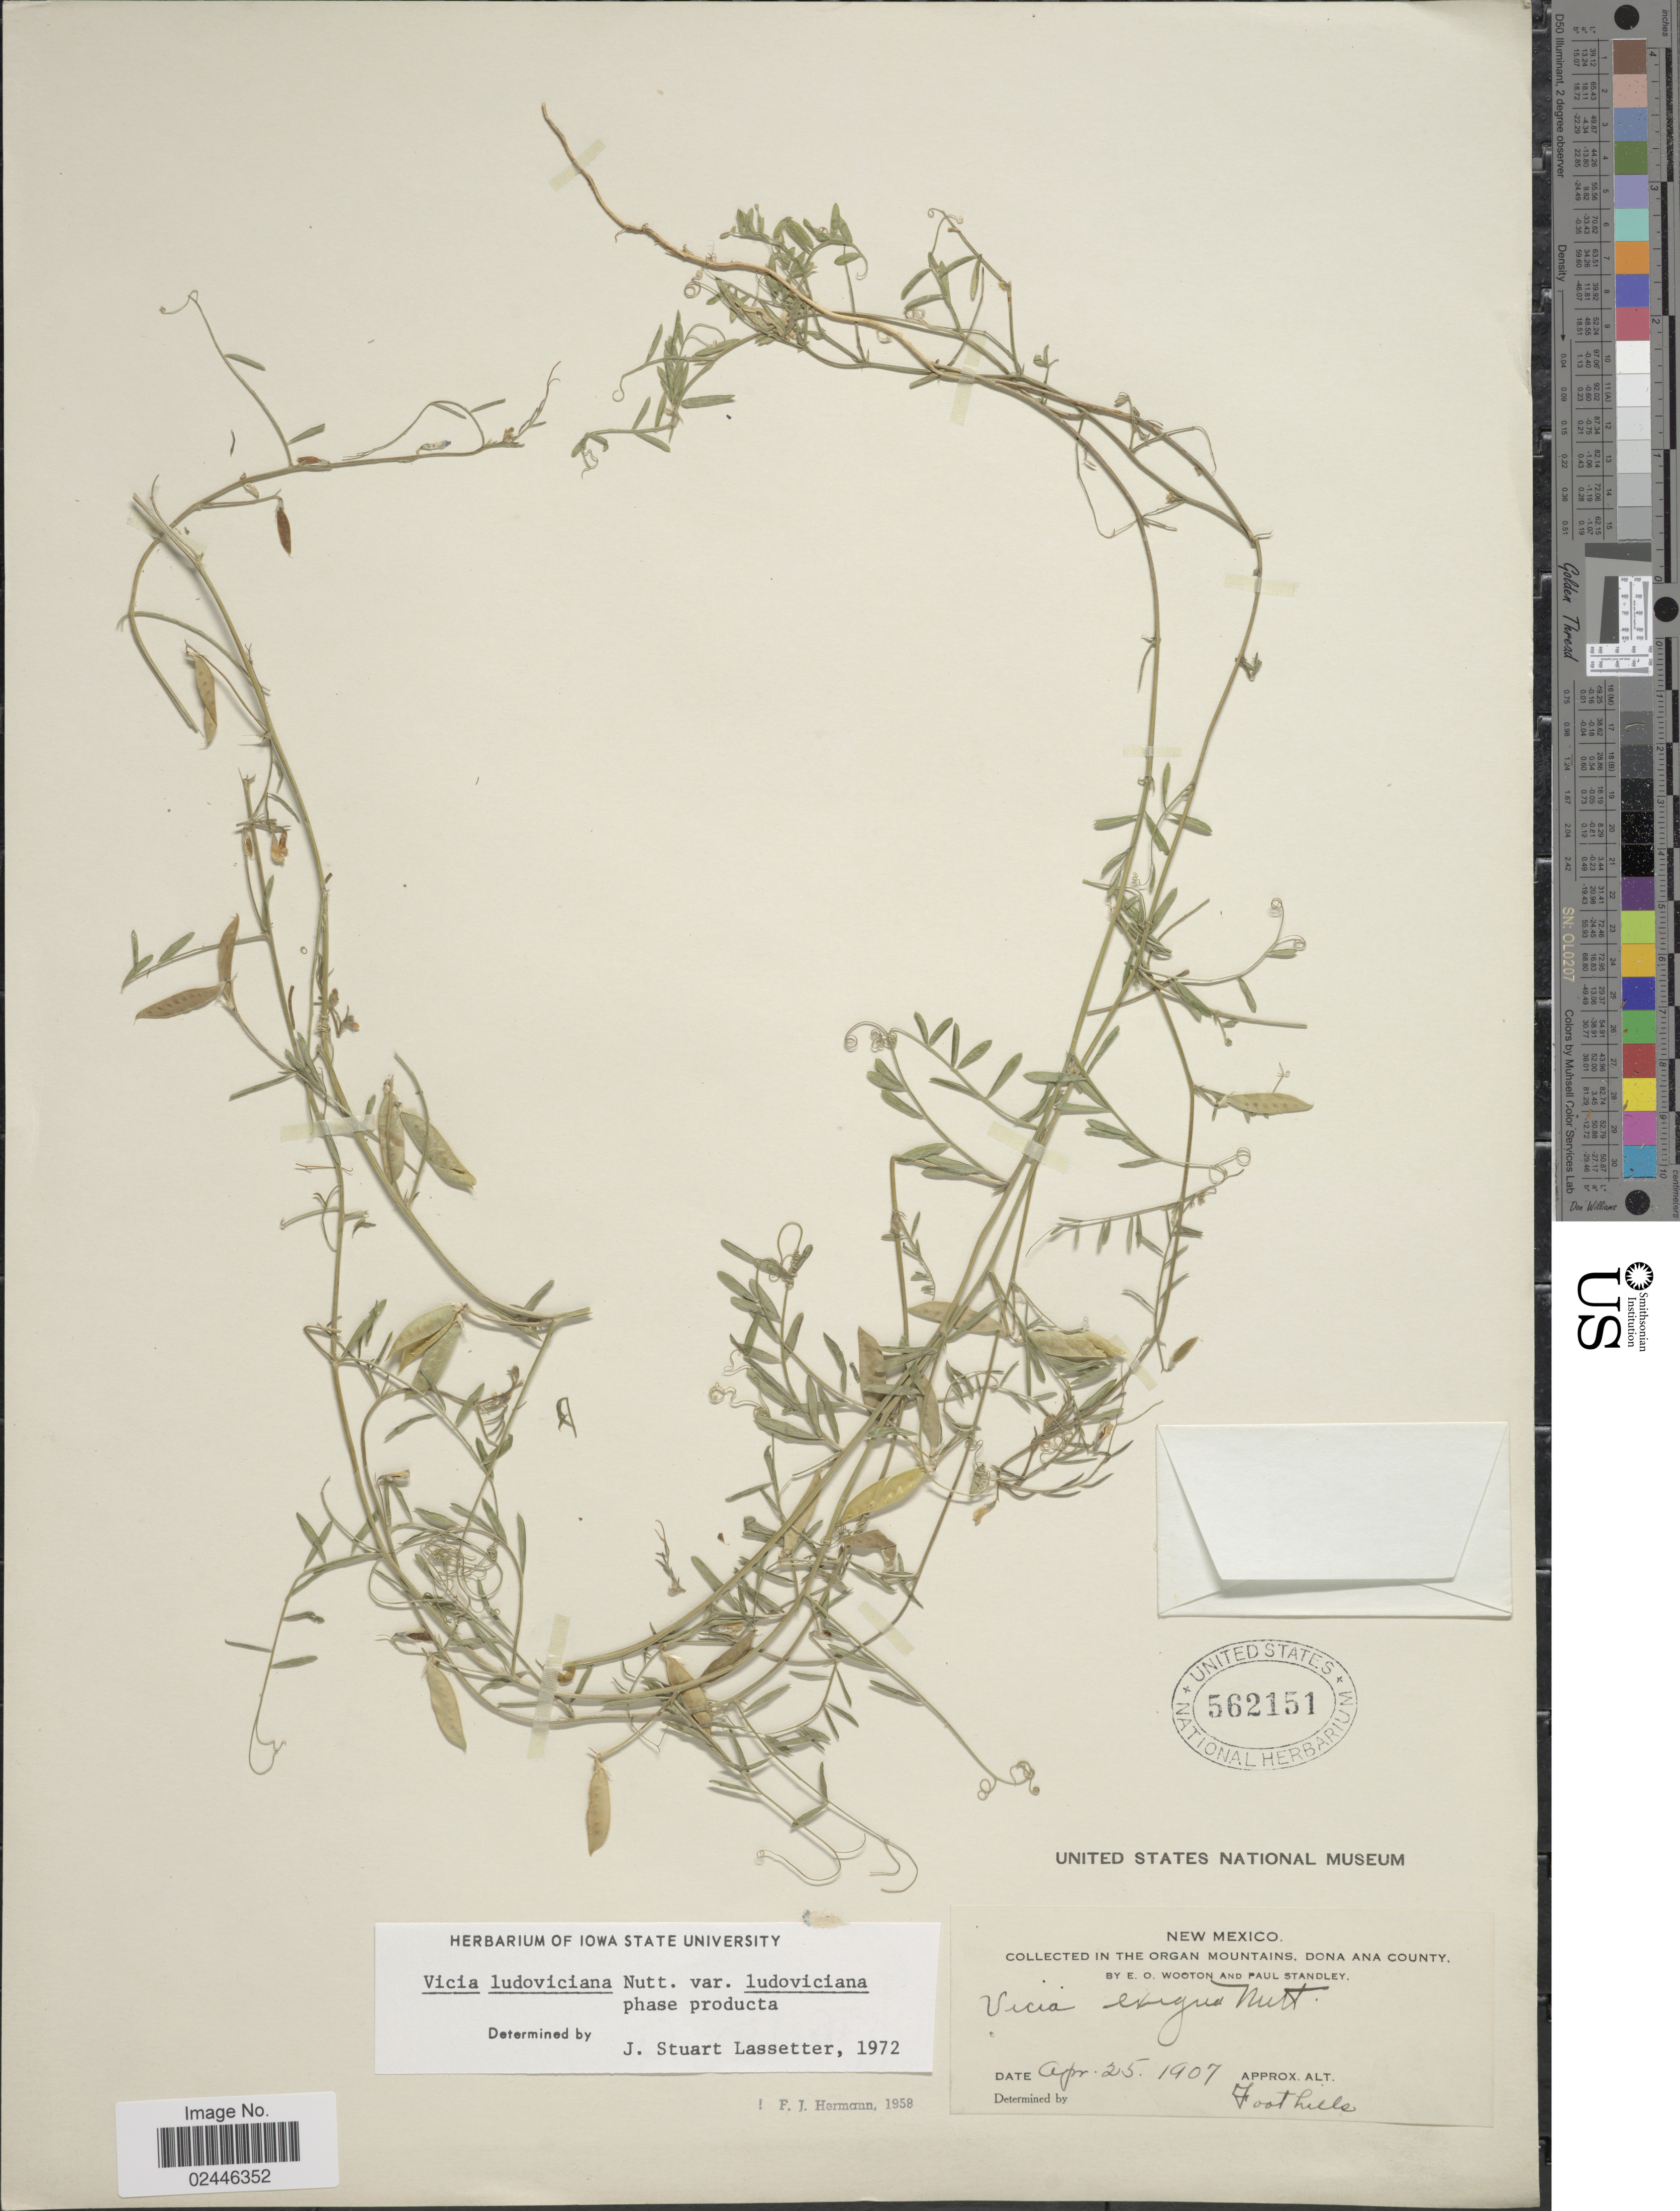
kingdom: Plantae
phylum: Tracheophyta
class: Magnoliopsida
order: Fabales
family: Fabaceae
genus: Vicia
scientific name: Vicia ludoviciana var. ludoviciana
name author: Nutt. ex Torr. & A. Gray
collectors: E. O. Wooton & P. C. Standley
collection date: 1907-04-25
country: United States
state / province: New Mexico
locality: The Organ Mountains, Dona Ana County, Foothills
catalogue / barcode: US 562151